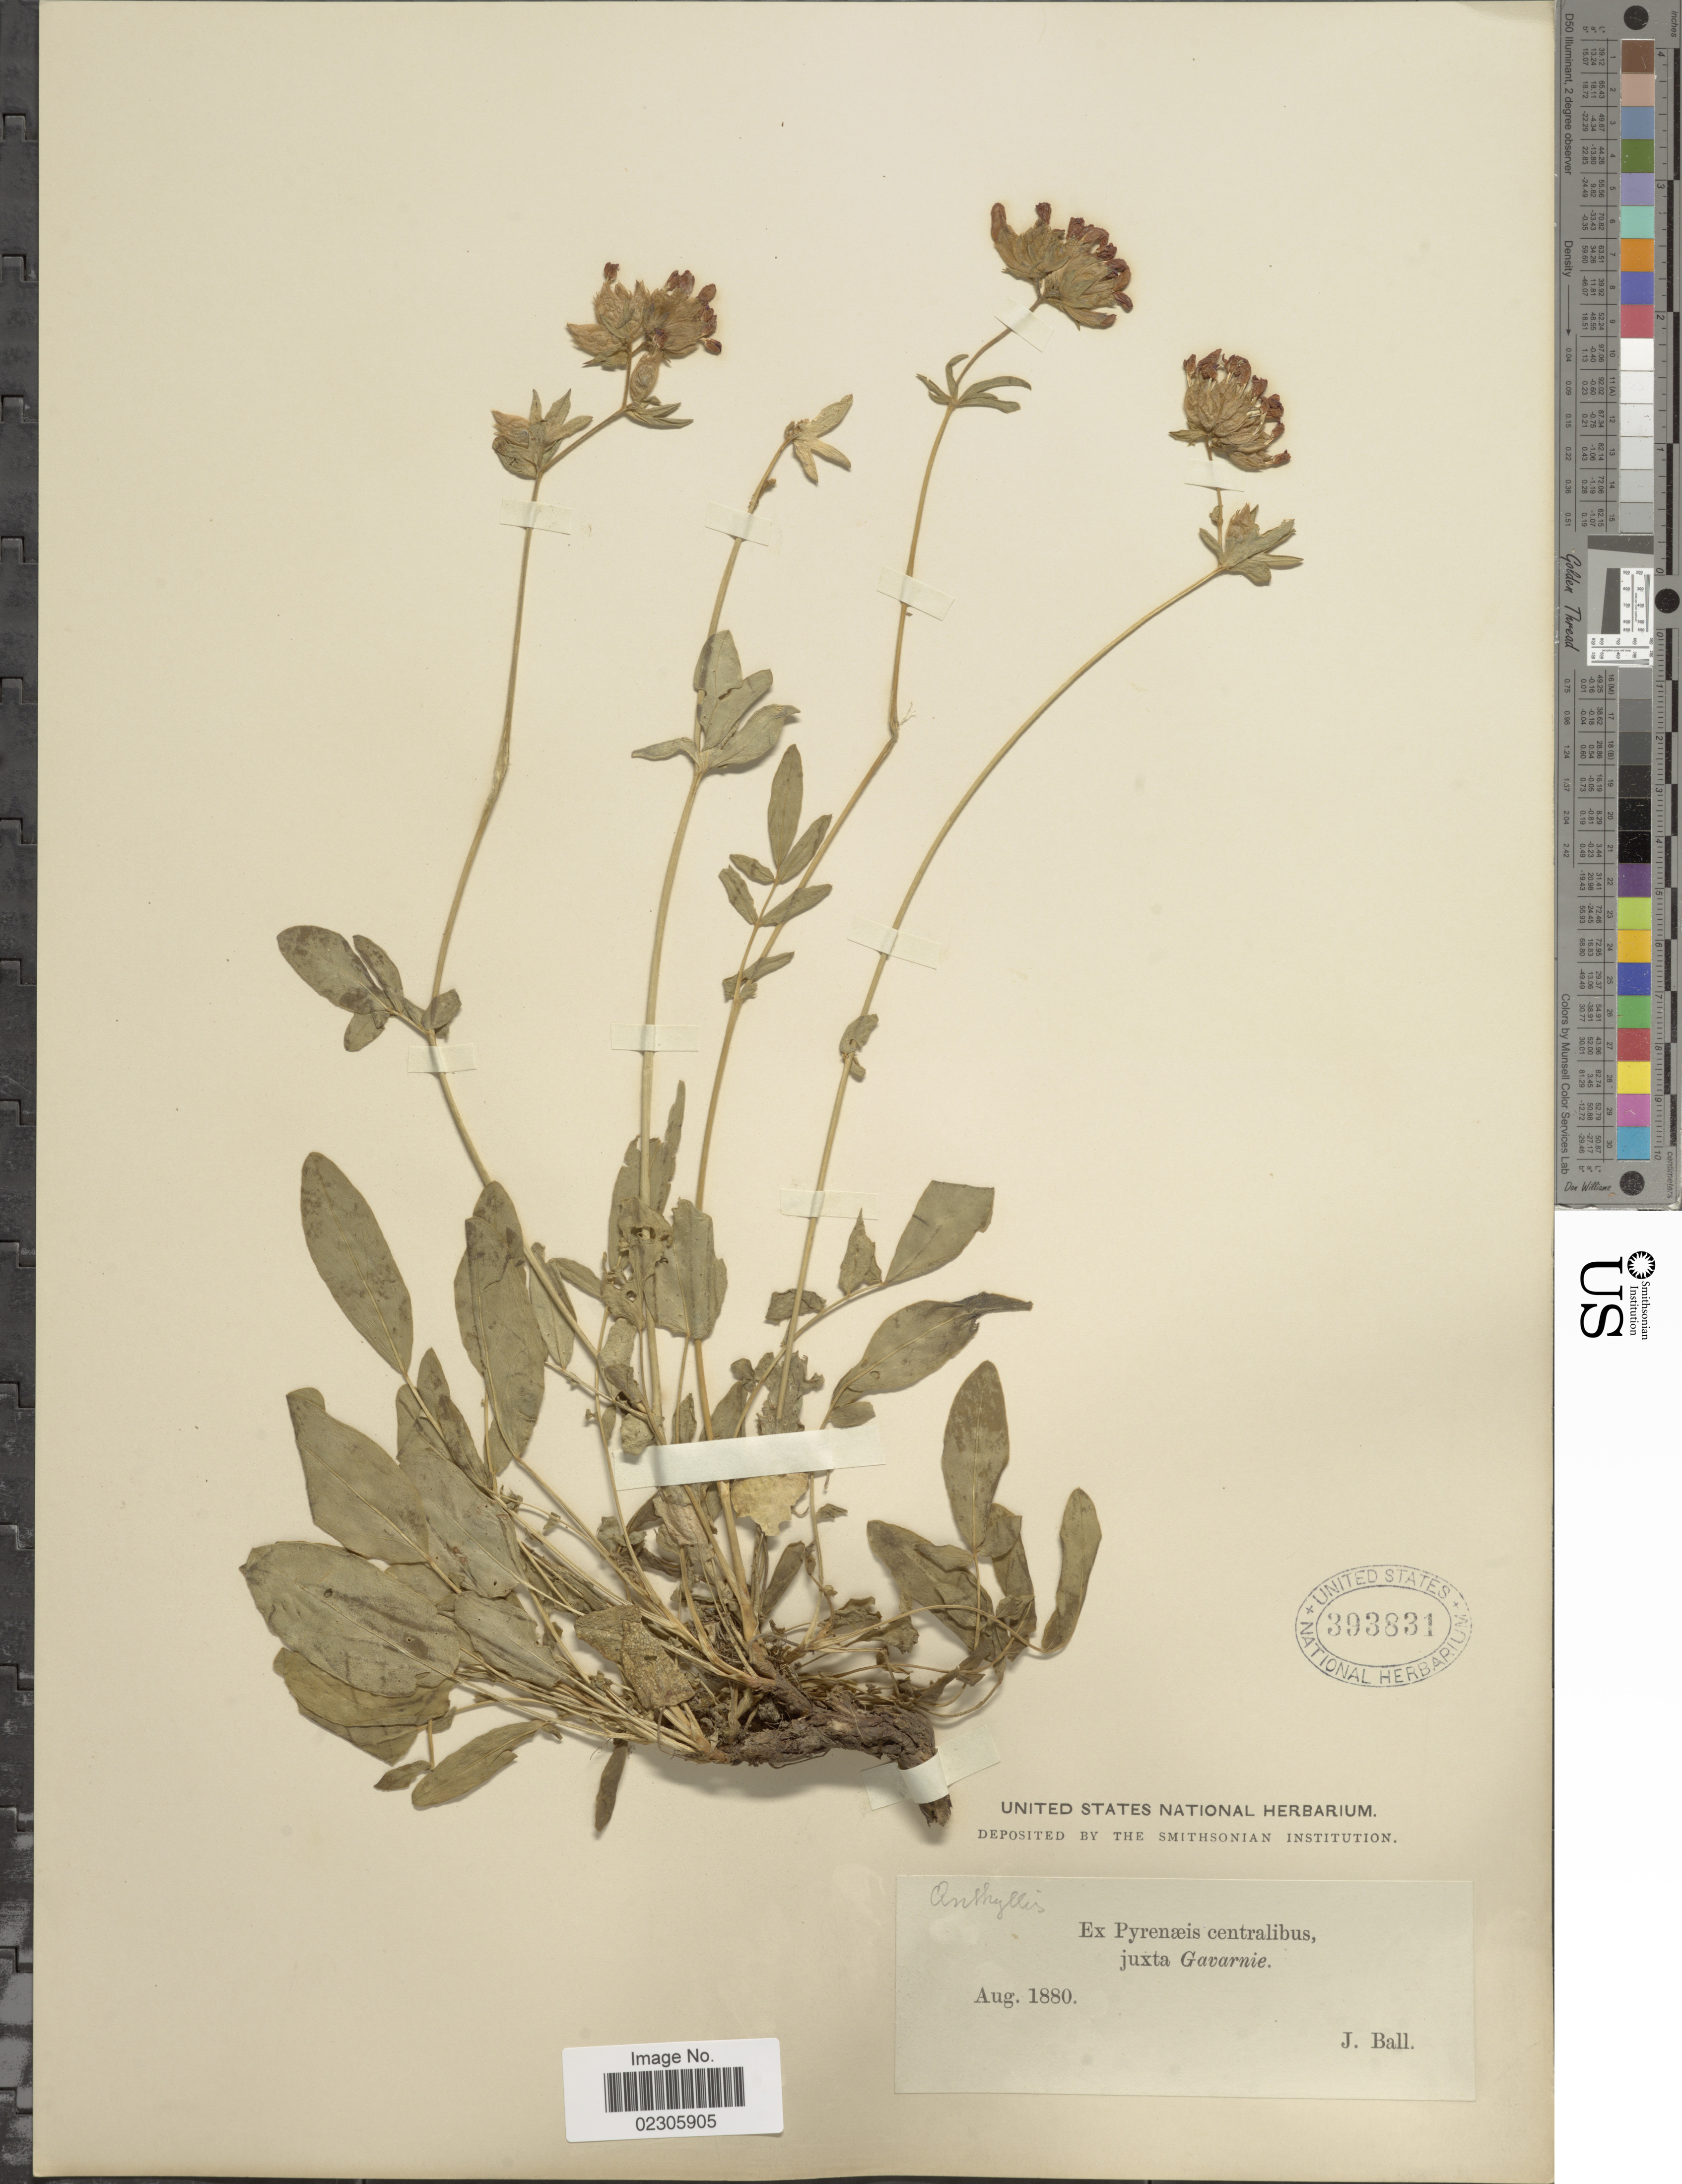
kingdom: Plantae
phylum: Tracheophyta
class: Magnoliopsida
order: Fabales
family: Fabaceae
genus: Anthyllis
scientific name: Anthyllis vulneraria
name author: L.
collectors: J. Ball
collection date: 1880-08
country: France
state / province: Occitanie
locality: Pyrenaeis centralibus, juxta Gavarnie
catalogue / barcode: US 393831